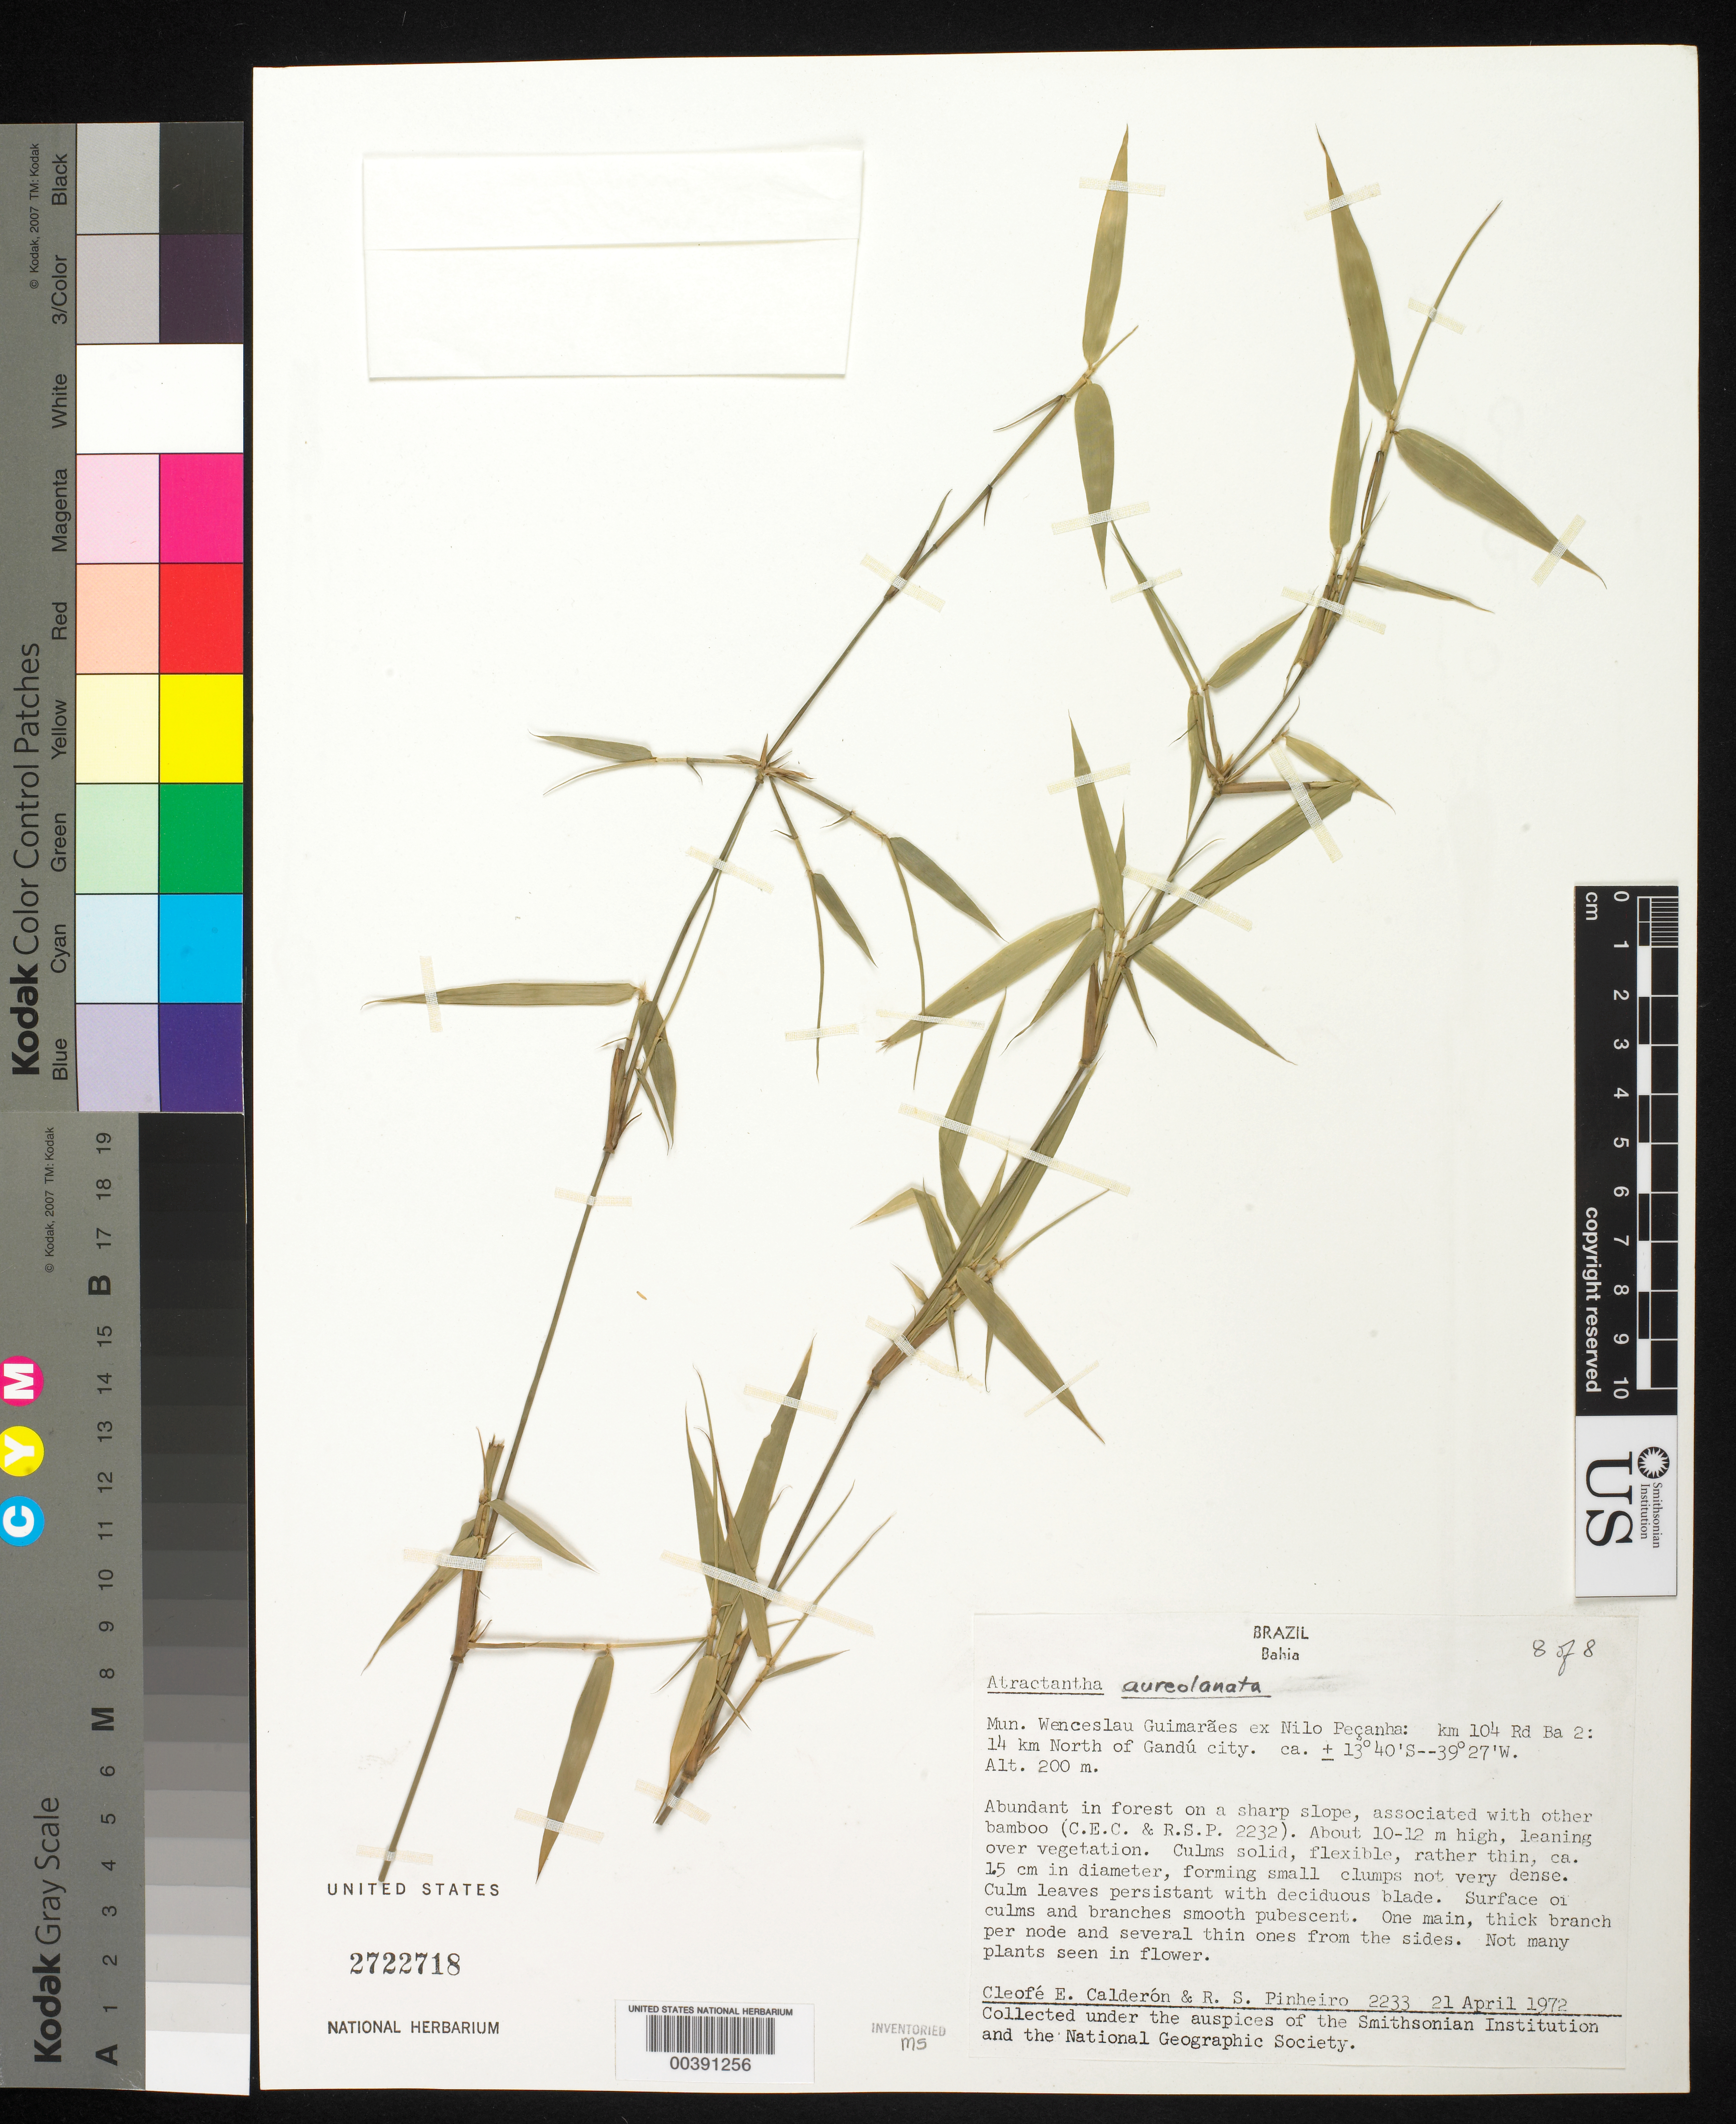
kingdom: Plantae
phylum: Tracheophyta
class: Liliopsida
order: Poales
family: Poaceae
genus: Atractantha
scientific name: Atractantha aureolanata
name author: Judz.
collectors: C. E. Calderón & R. S. Pinheiro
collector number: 2233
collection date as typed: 21 Apr 1972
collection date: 1972-04-21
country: Brazil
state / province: Bahia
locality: Wenceslau guimaraes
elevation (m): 200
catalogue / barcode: US 2722718